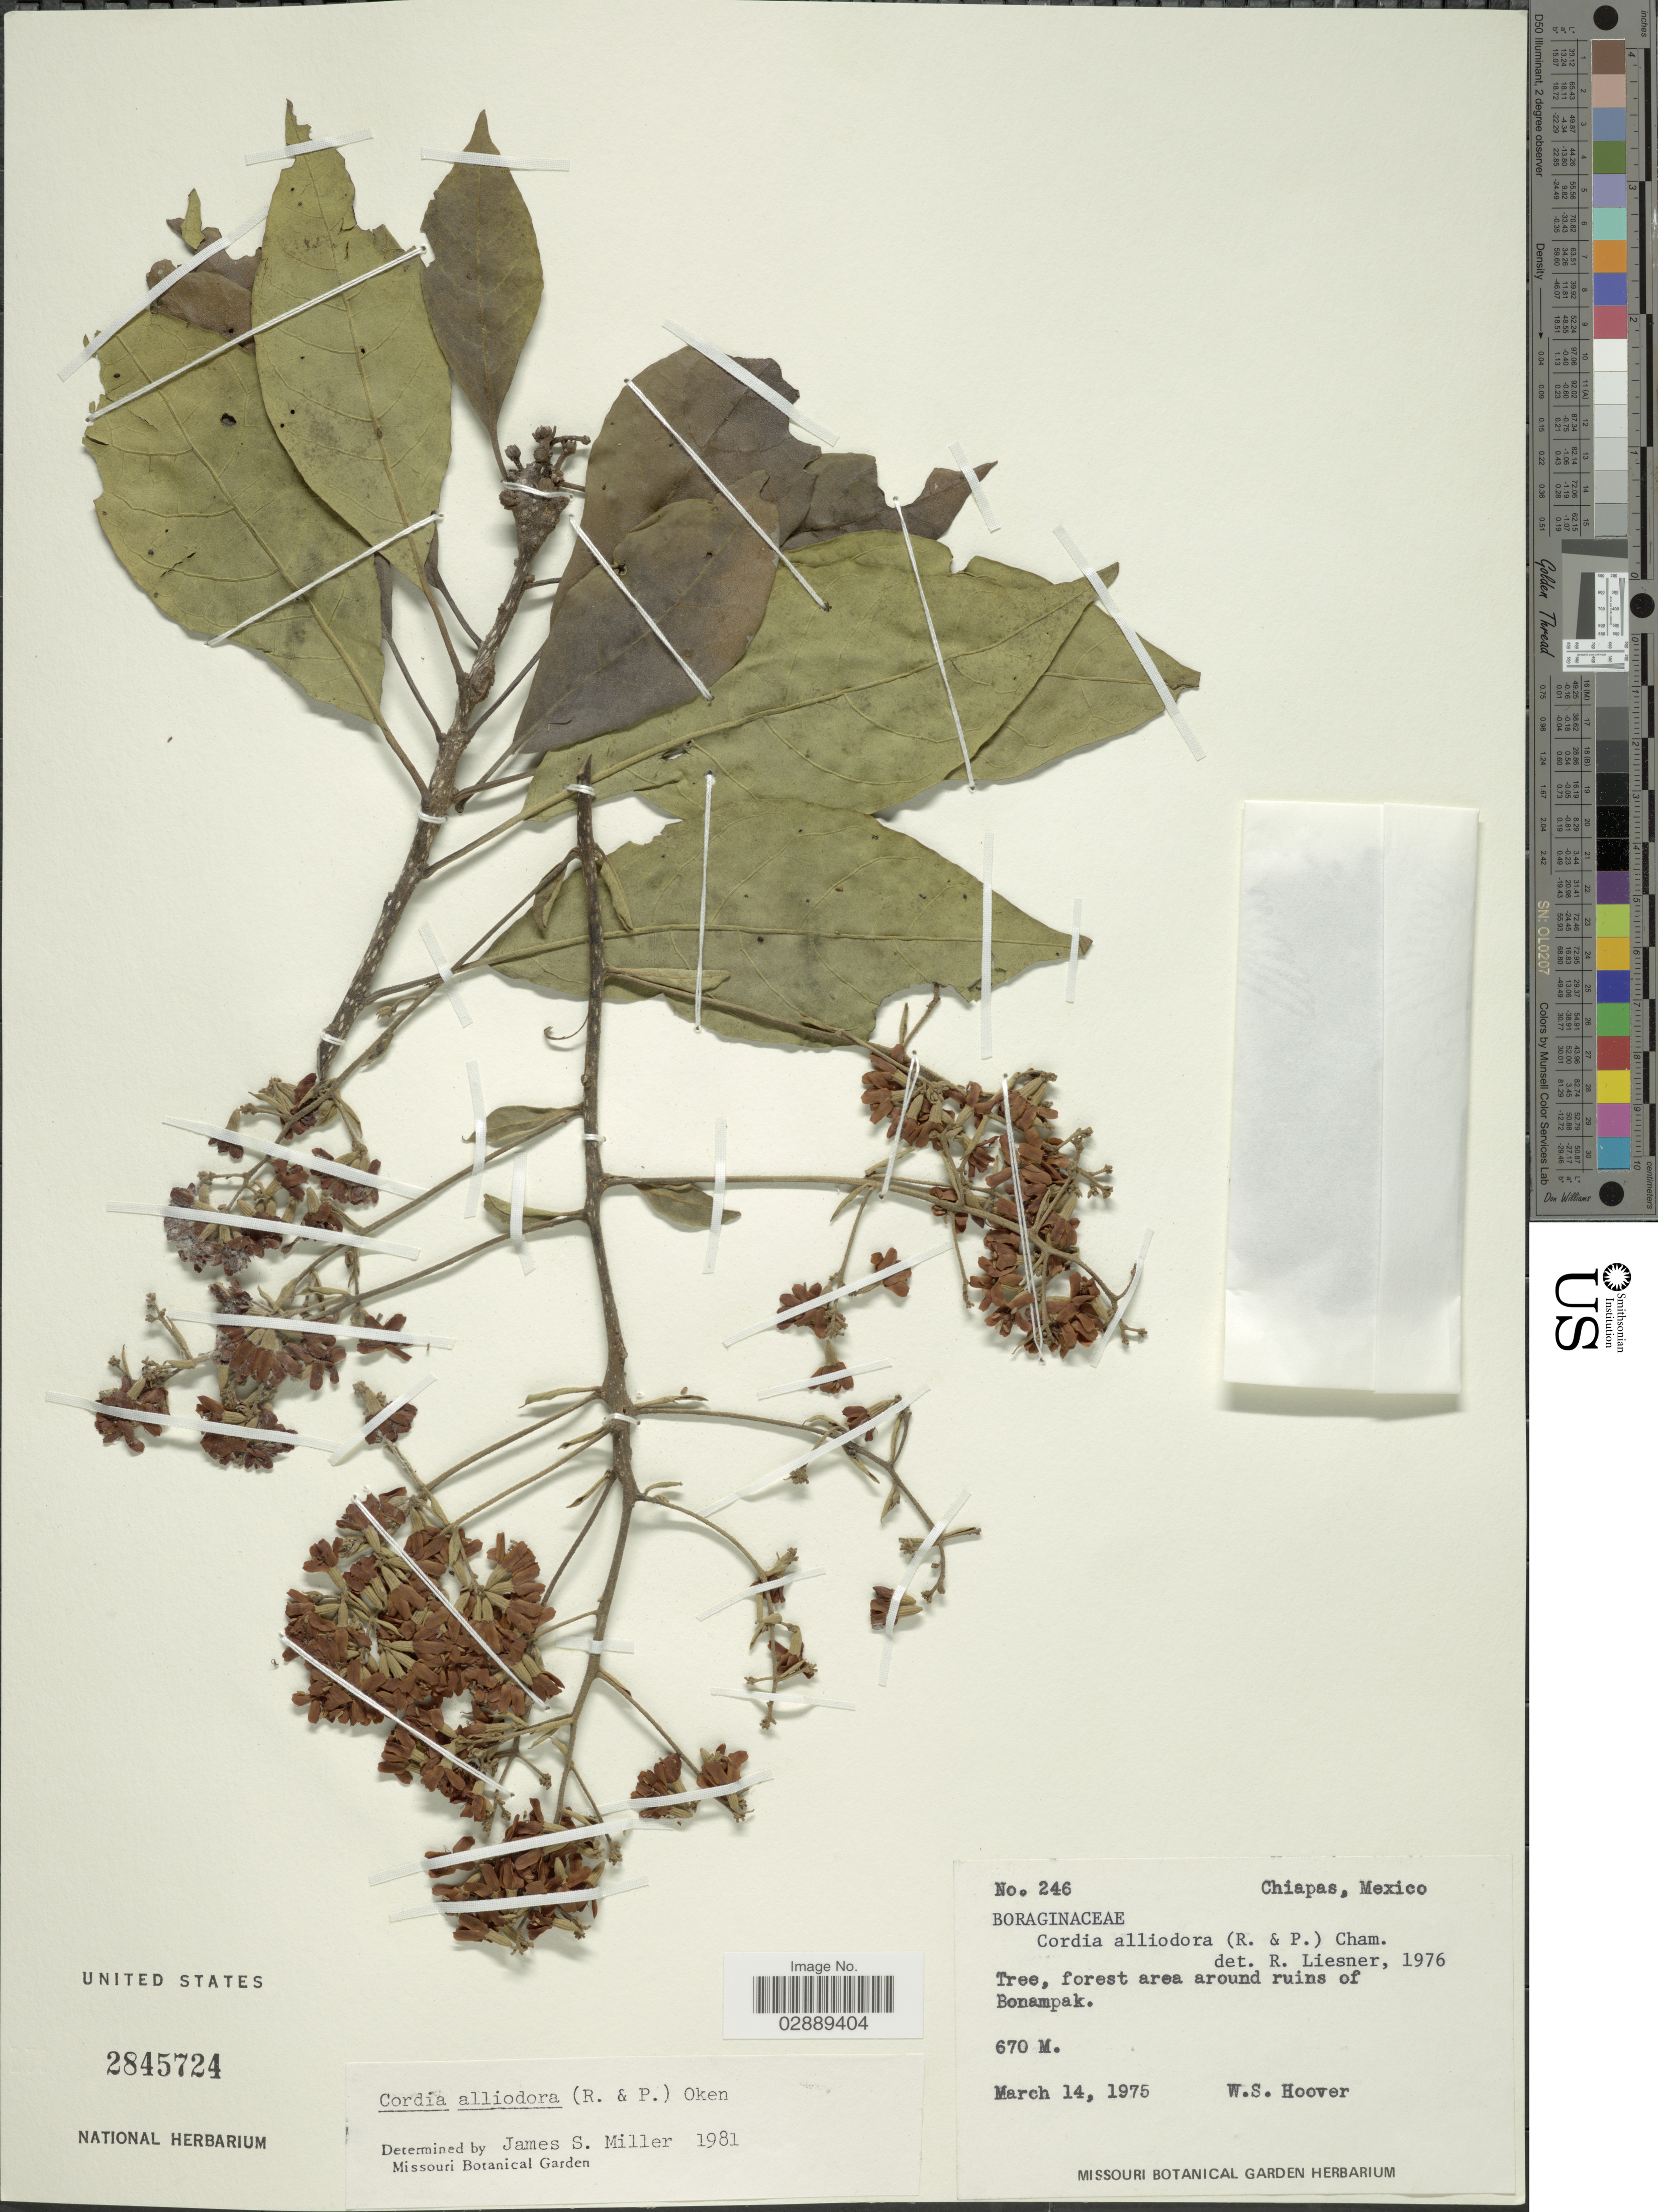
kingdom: Plantae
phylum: Tracheophyta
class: Magnoliopsida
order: Boraginales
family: Cordiaceae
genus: Cordia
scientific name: Cordia alliodora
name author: (Ruiz & Pav.) Oken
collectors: W. S. Hoover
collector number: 246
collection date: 1975-03-14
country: Mexico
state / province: Chiapas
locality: Tree, forest area around ruins of Bonampak.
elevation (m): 670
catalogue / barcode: US 2845724